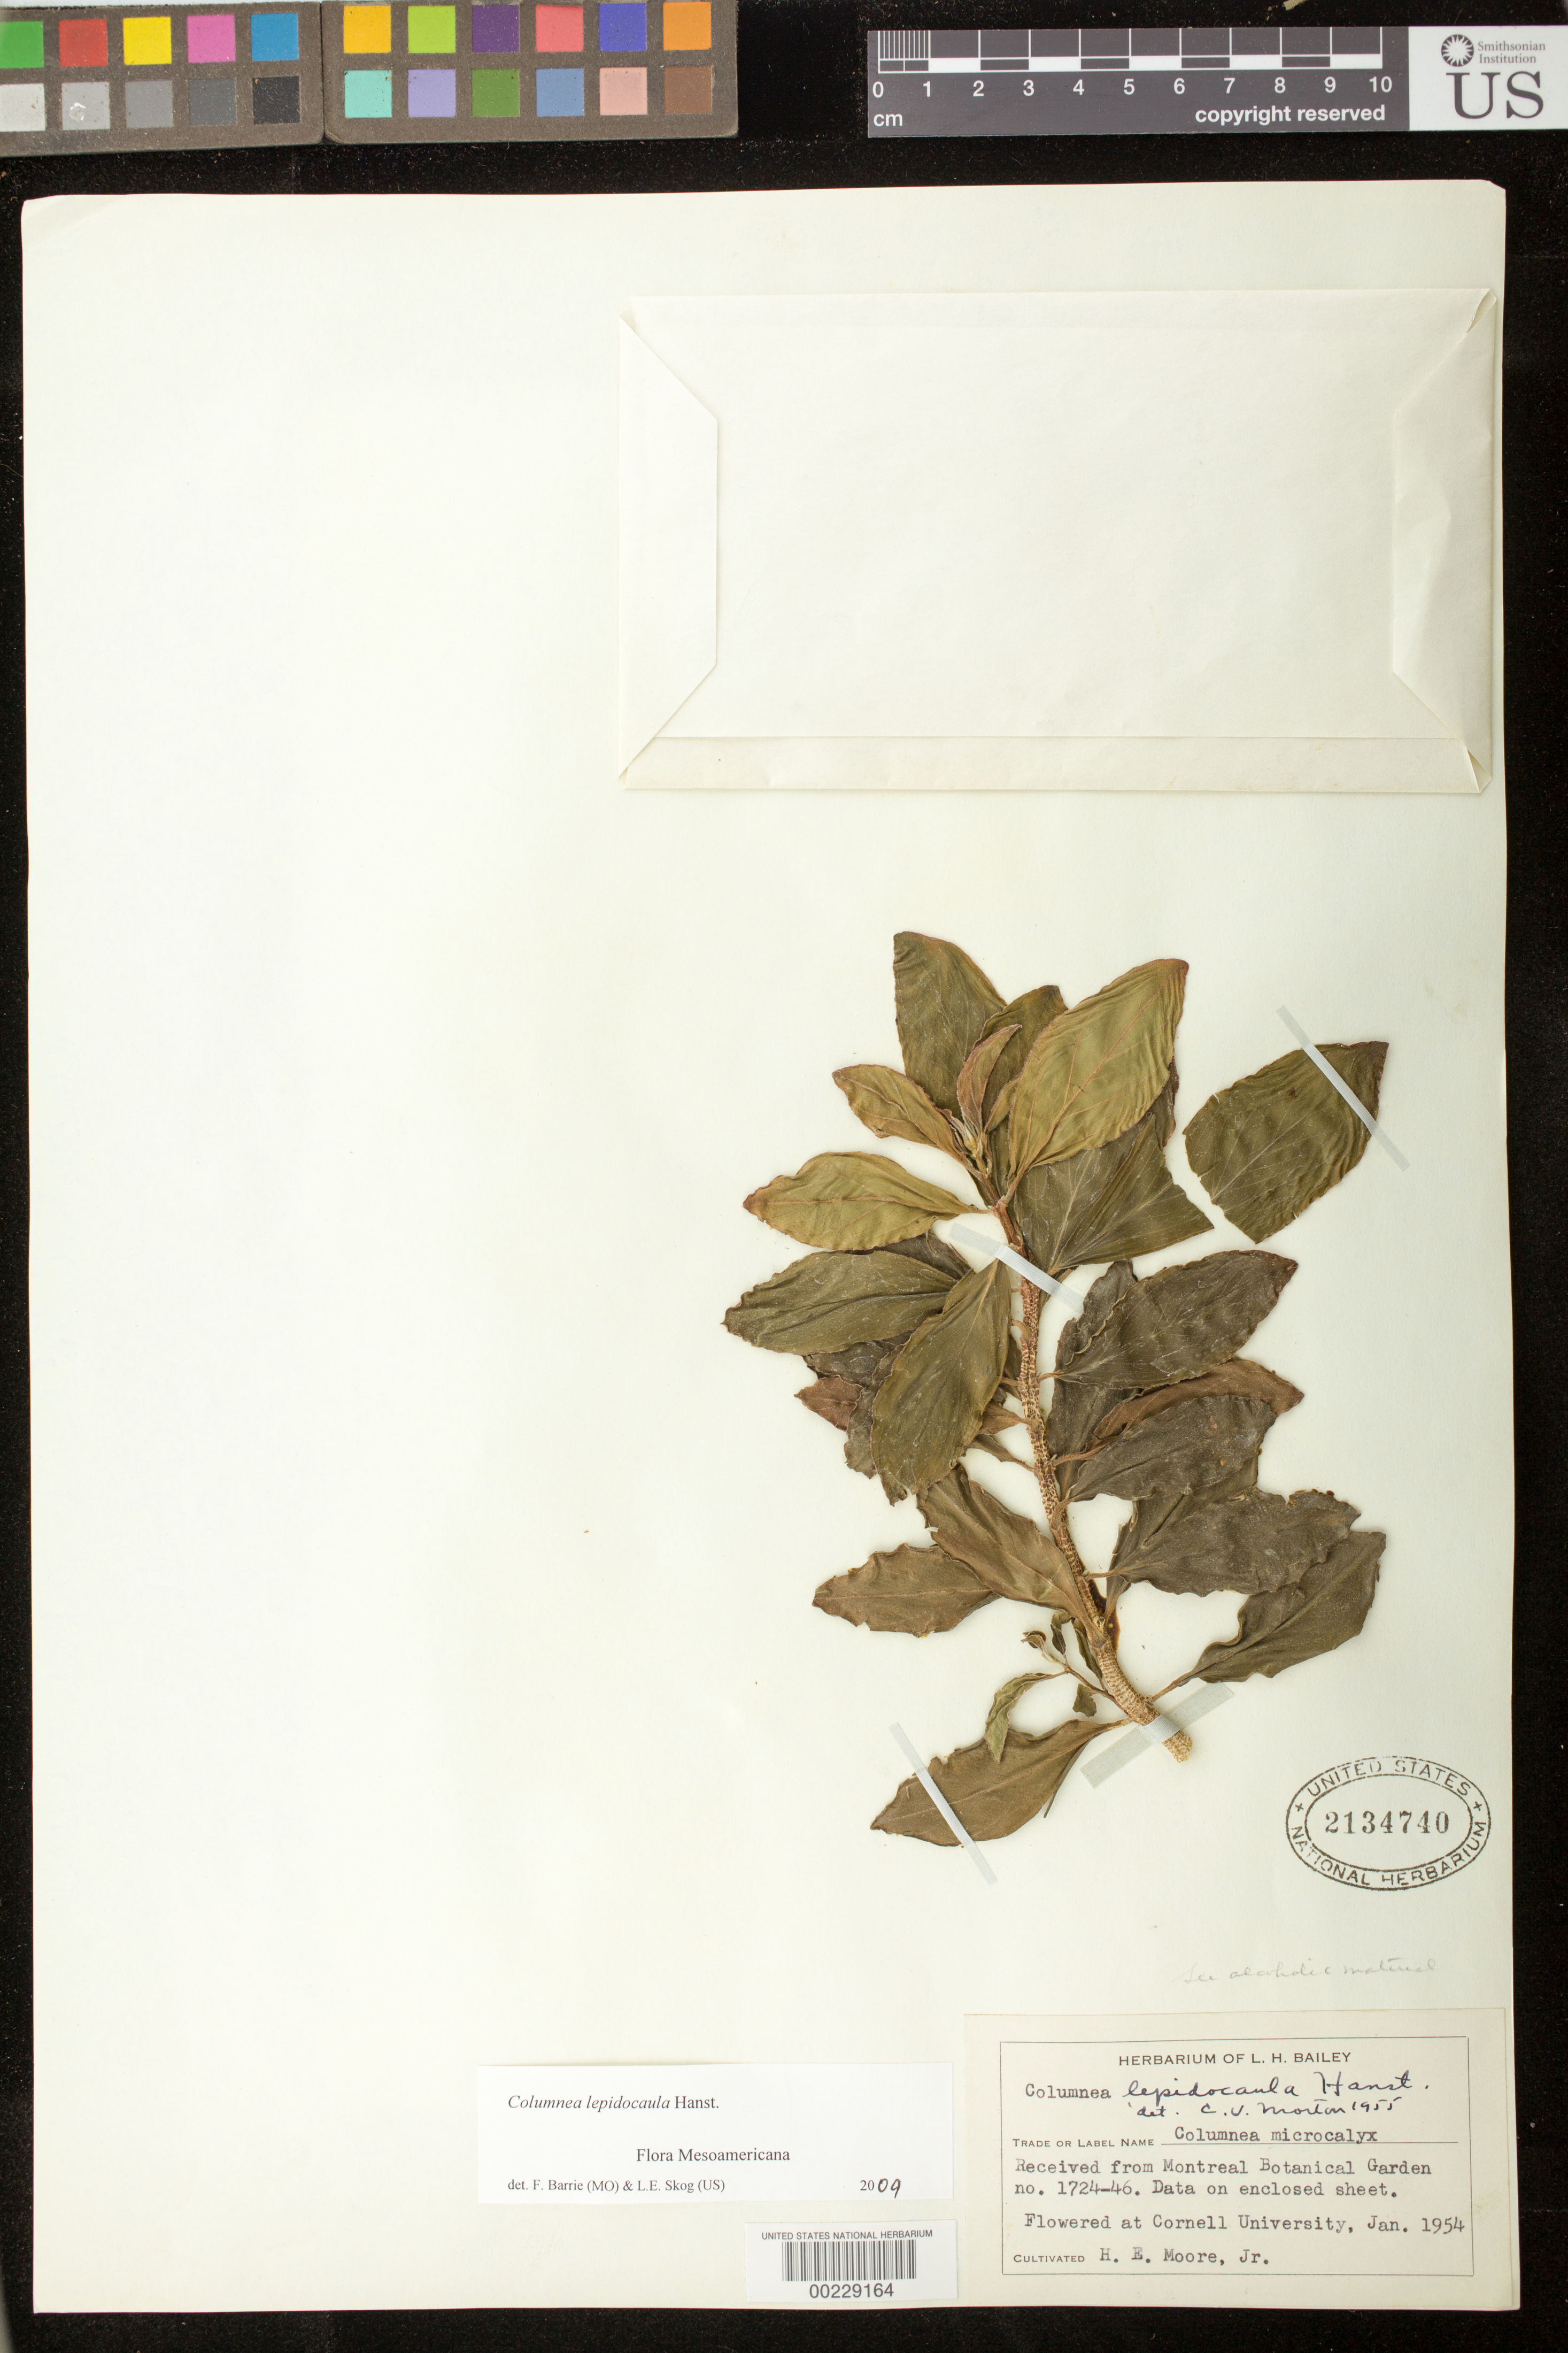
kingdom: Plantae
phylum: Tracheophyta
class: Magnoliopsida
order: Lamiales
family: Gesneriaceae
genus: Columnea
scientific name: Columnea lepidocaula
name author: Hanst.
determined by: Morton, C. V.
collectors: H. E. Moore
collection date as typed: Jan 1954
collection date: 1954-01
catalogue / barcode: US 2134740